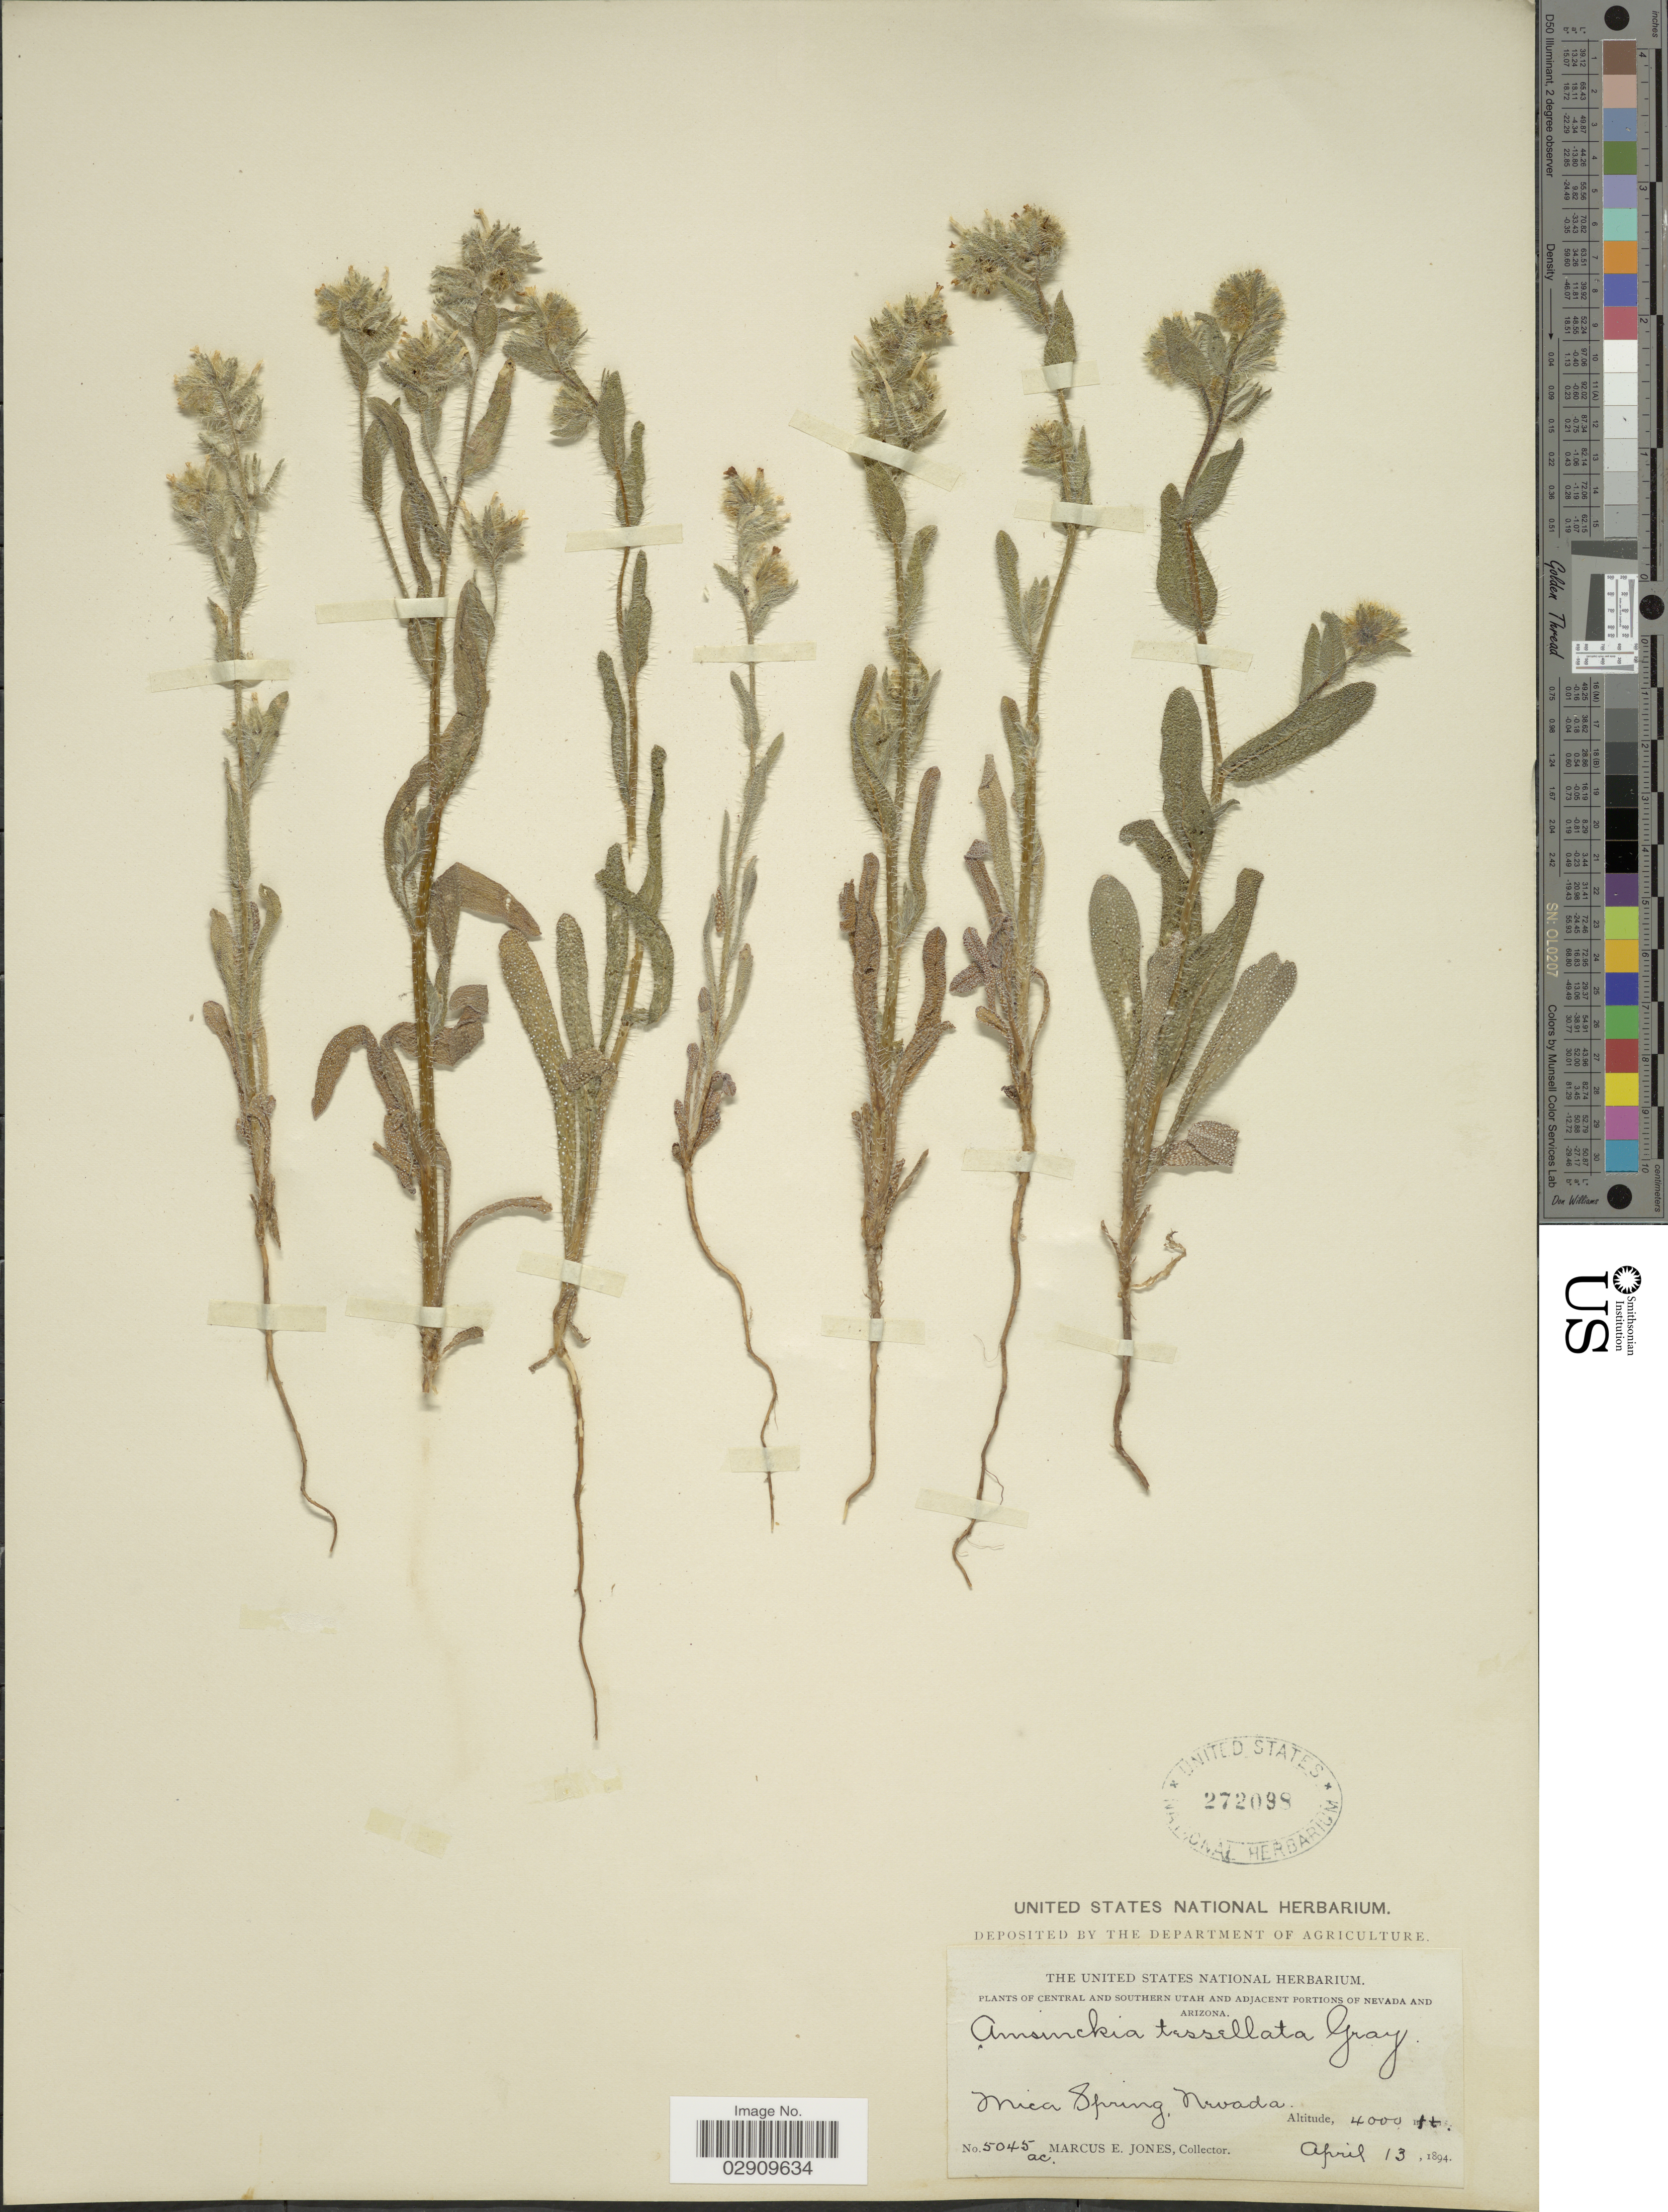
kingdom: Plantae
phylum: Tracheophyta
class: Magnoliopsida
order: Boraginales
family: Boraginaceae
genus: Amsinckia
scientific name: Amsinckia tessellata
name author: A. Gray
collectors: M. E. Jones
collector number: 5045ac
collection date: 1894-04-13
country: United States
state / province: Nevada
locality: Mica Spring.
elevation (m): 1219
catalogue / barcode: US 272098